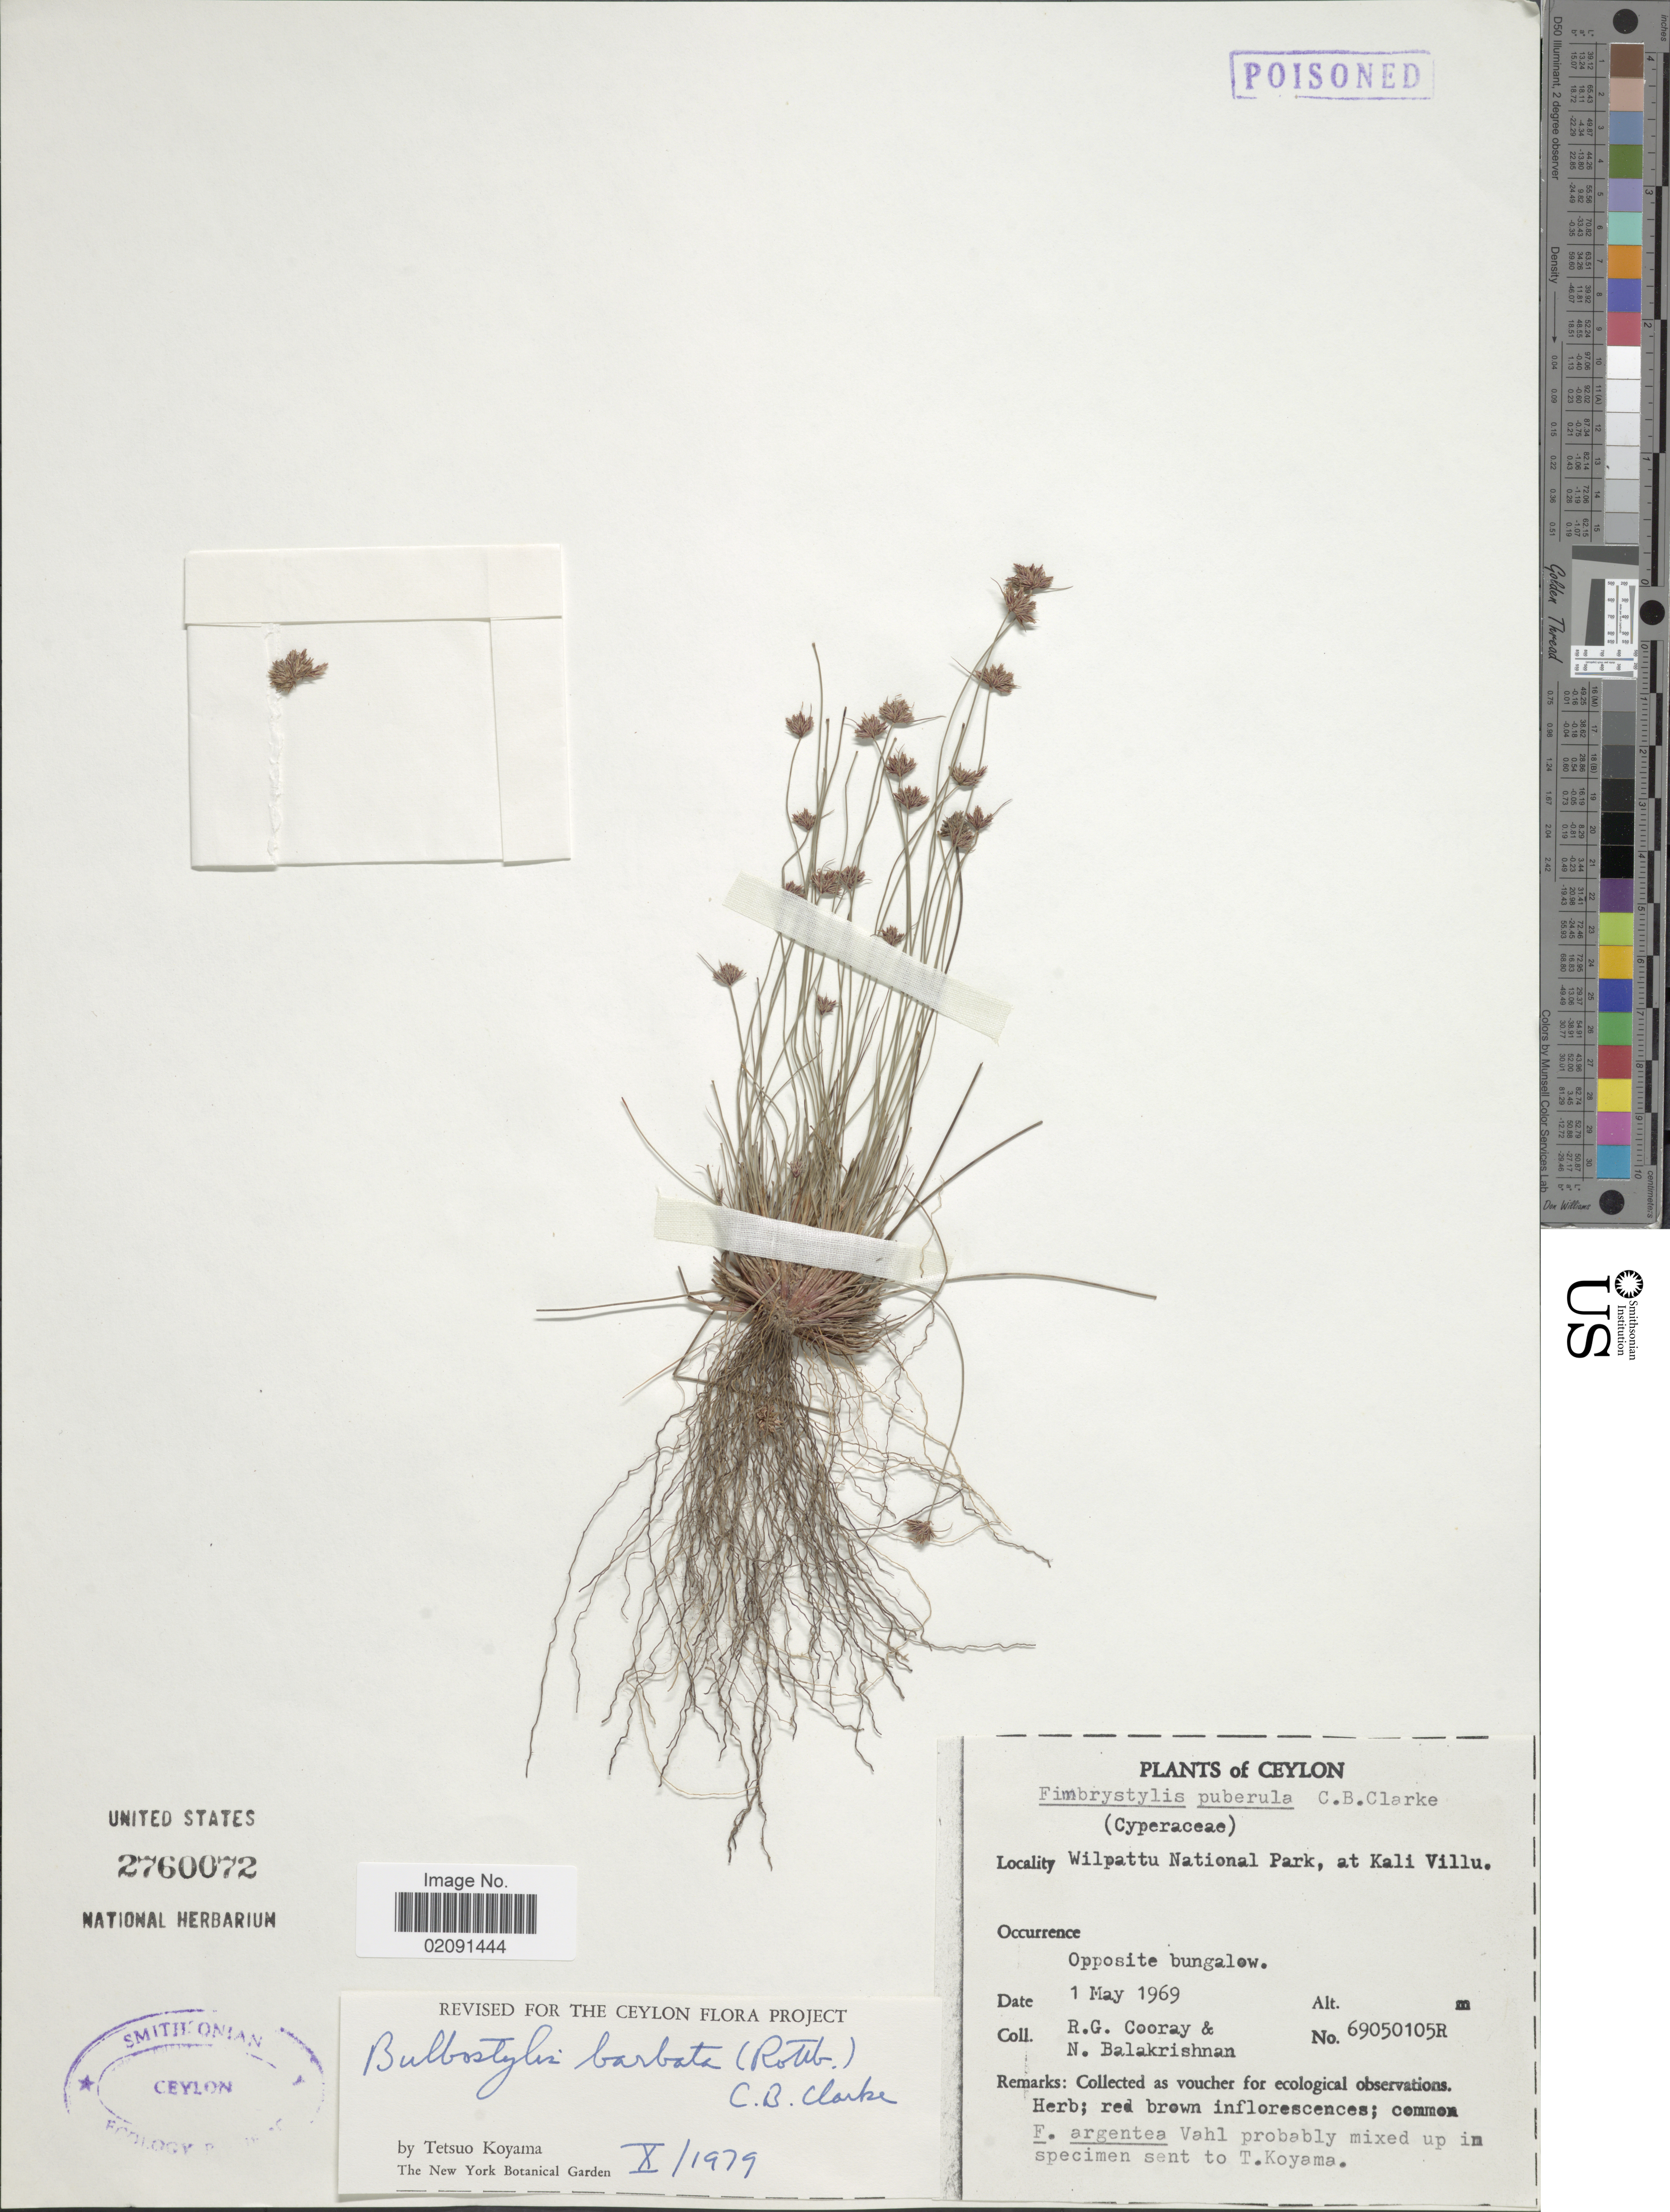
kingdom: Plantae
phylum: Tracheophyta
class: Liliopsida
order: Poales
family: Cyperaceae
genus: Bulbostylis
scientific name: Bulbostylis barbata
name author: (Rottb.) C.B. Clarke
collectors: R. Cooray & N. Balakrishnan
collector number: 69050105R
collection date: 1969-05-01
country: Sri Lanka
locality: Ceylon, Wilpattu National Park, at Kali Villu, opposite bungalow.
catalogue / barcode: US 2760072